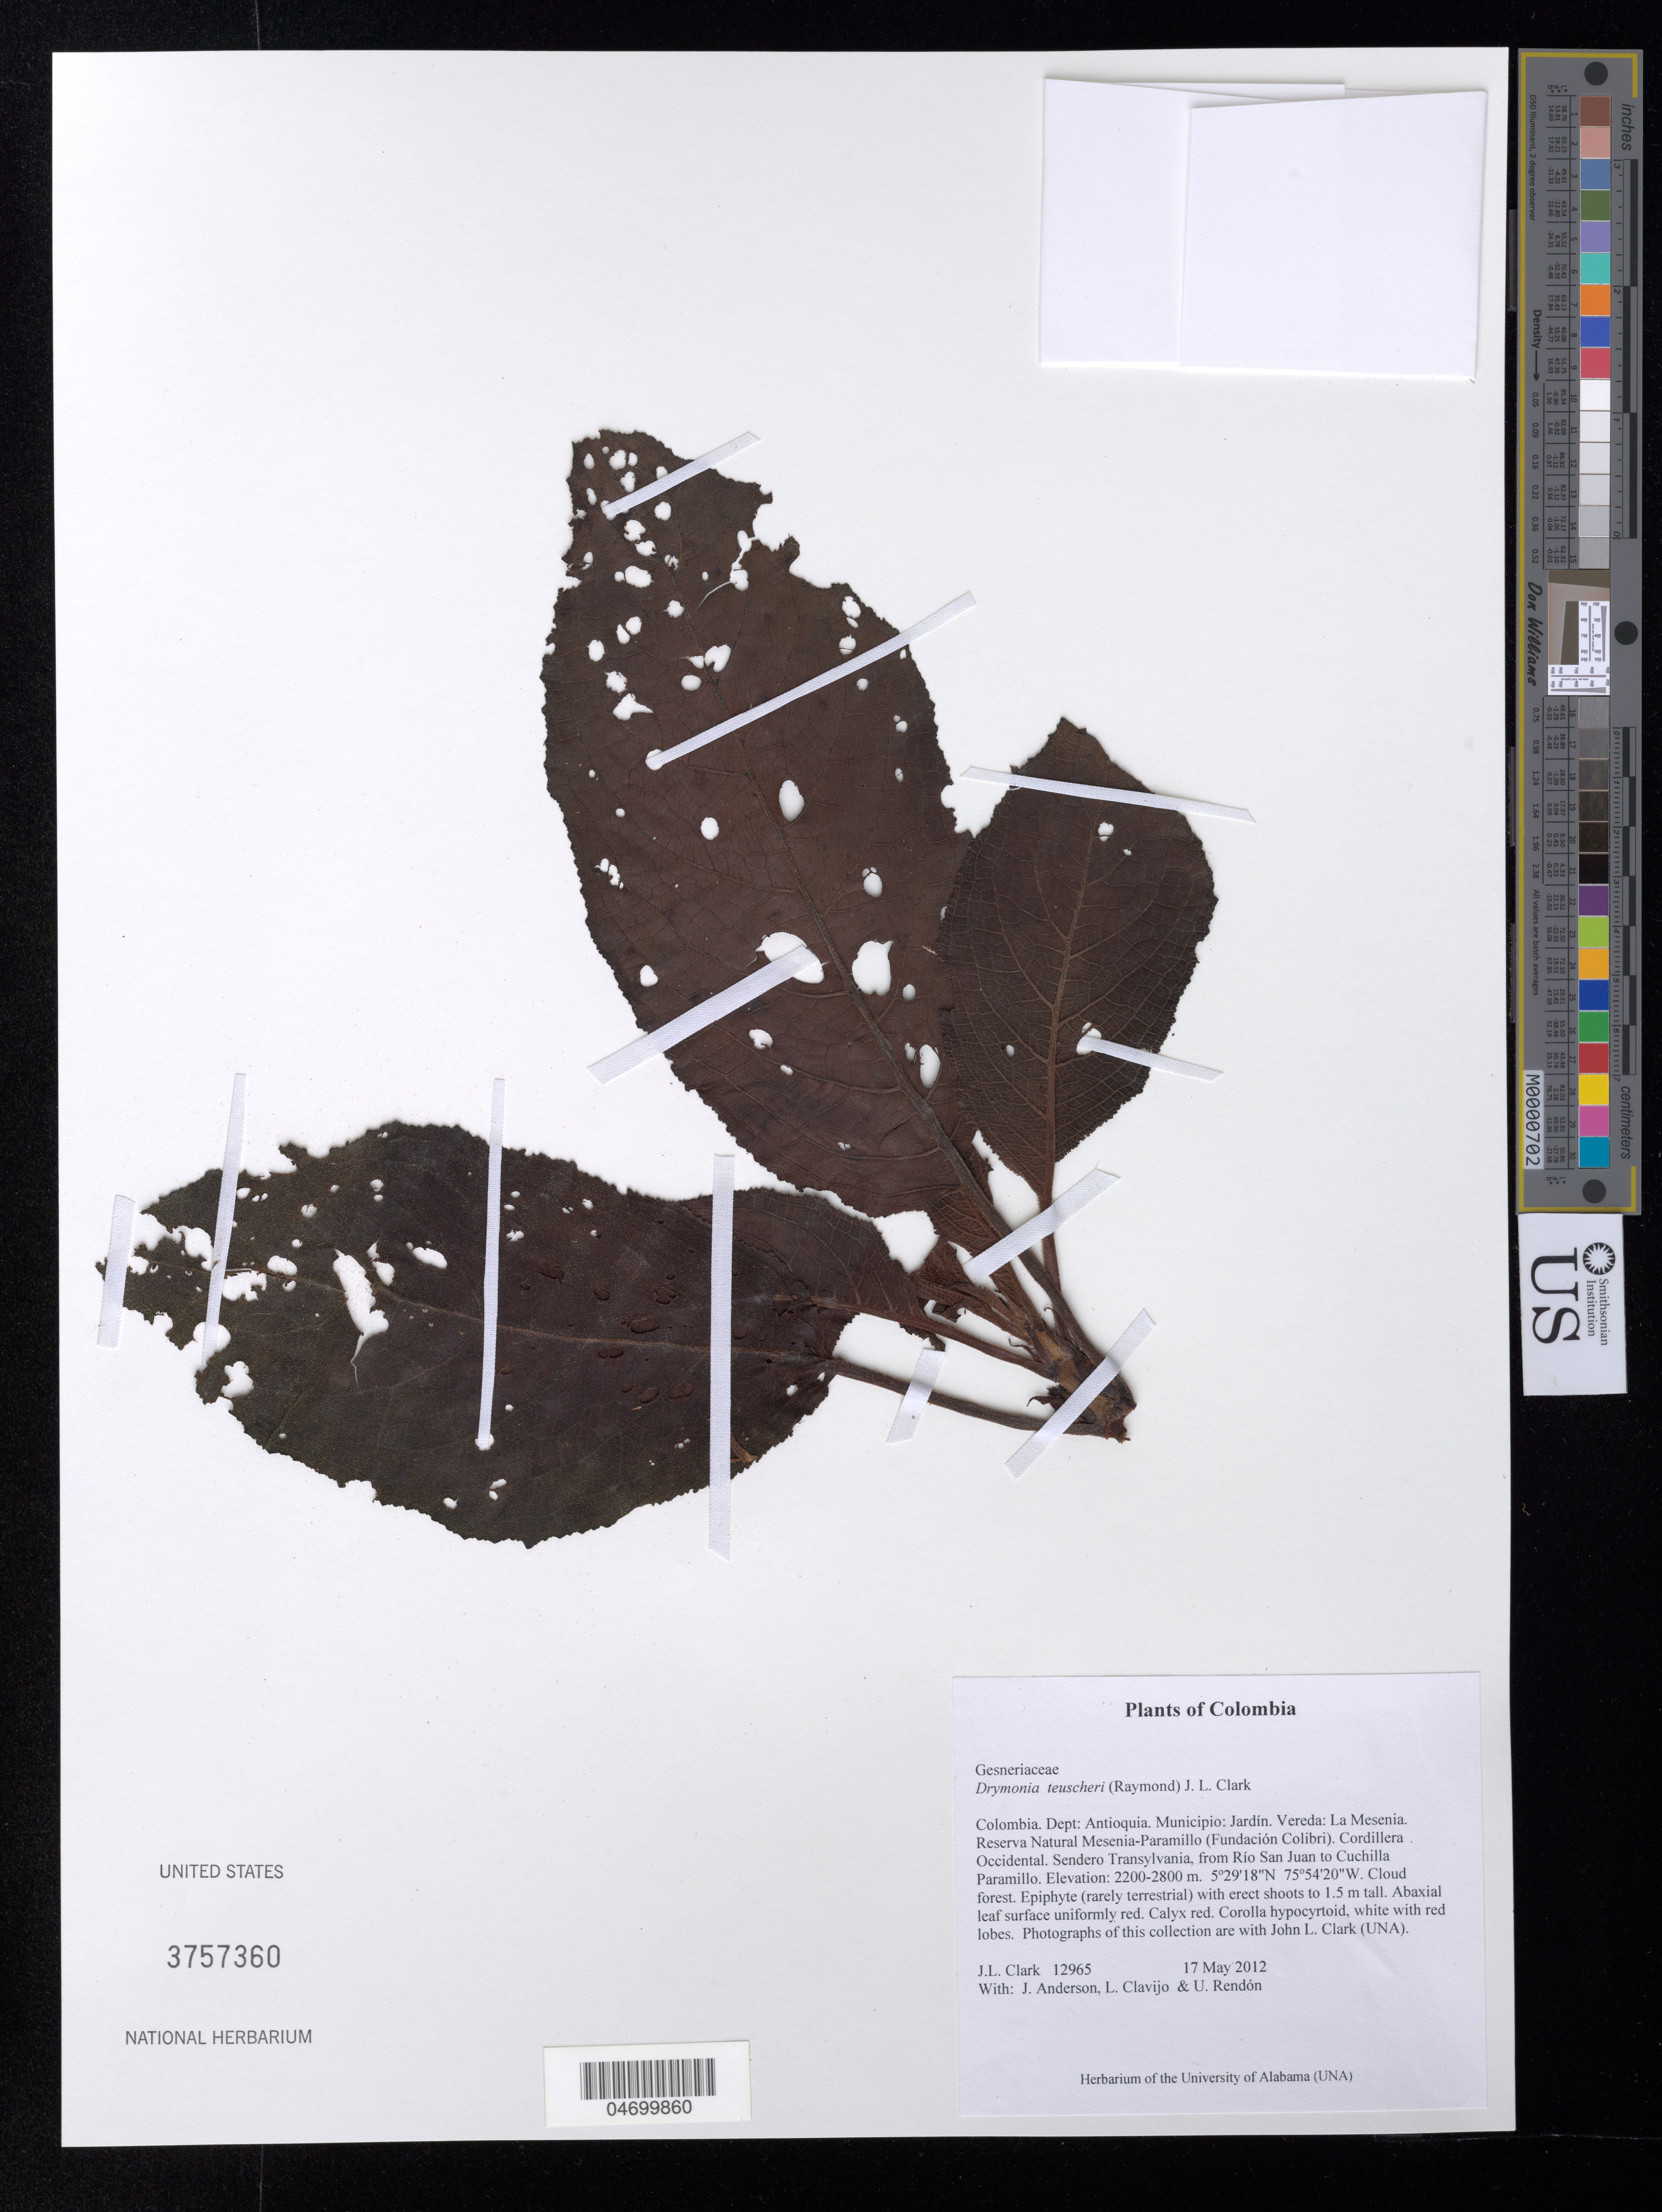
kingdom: Plantae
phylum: Tracheophyta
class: Magnoliopsida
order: Lamiales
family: Gesneriaceae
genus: Drymonia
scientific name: Drymonia teuscheri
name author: (Raymond) J.L. Clark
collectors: J. L. Clark, J. Anderson, L. Clavijo & U. Rendón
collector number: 12965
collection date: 2012-05-17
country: Colombia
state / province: Antioquia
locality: Dept: Antioquia. Municipio: Jardín. Vereda: La Mesenia. Reserva Natural Mesenia-Paramillo (Fundaciión Colibri). Cordillera Occidental. Sendero Transylvania, from Río San Juan to Cuchilla Paramillo.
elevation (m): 2200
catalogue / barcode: US 3757360